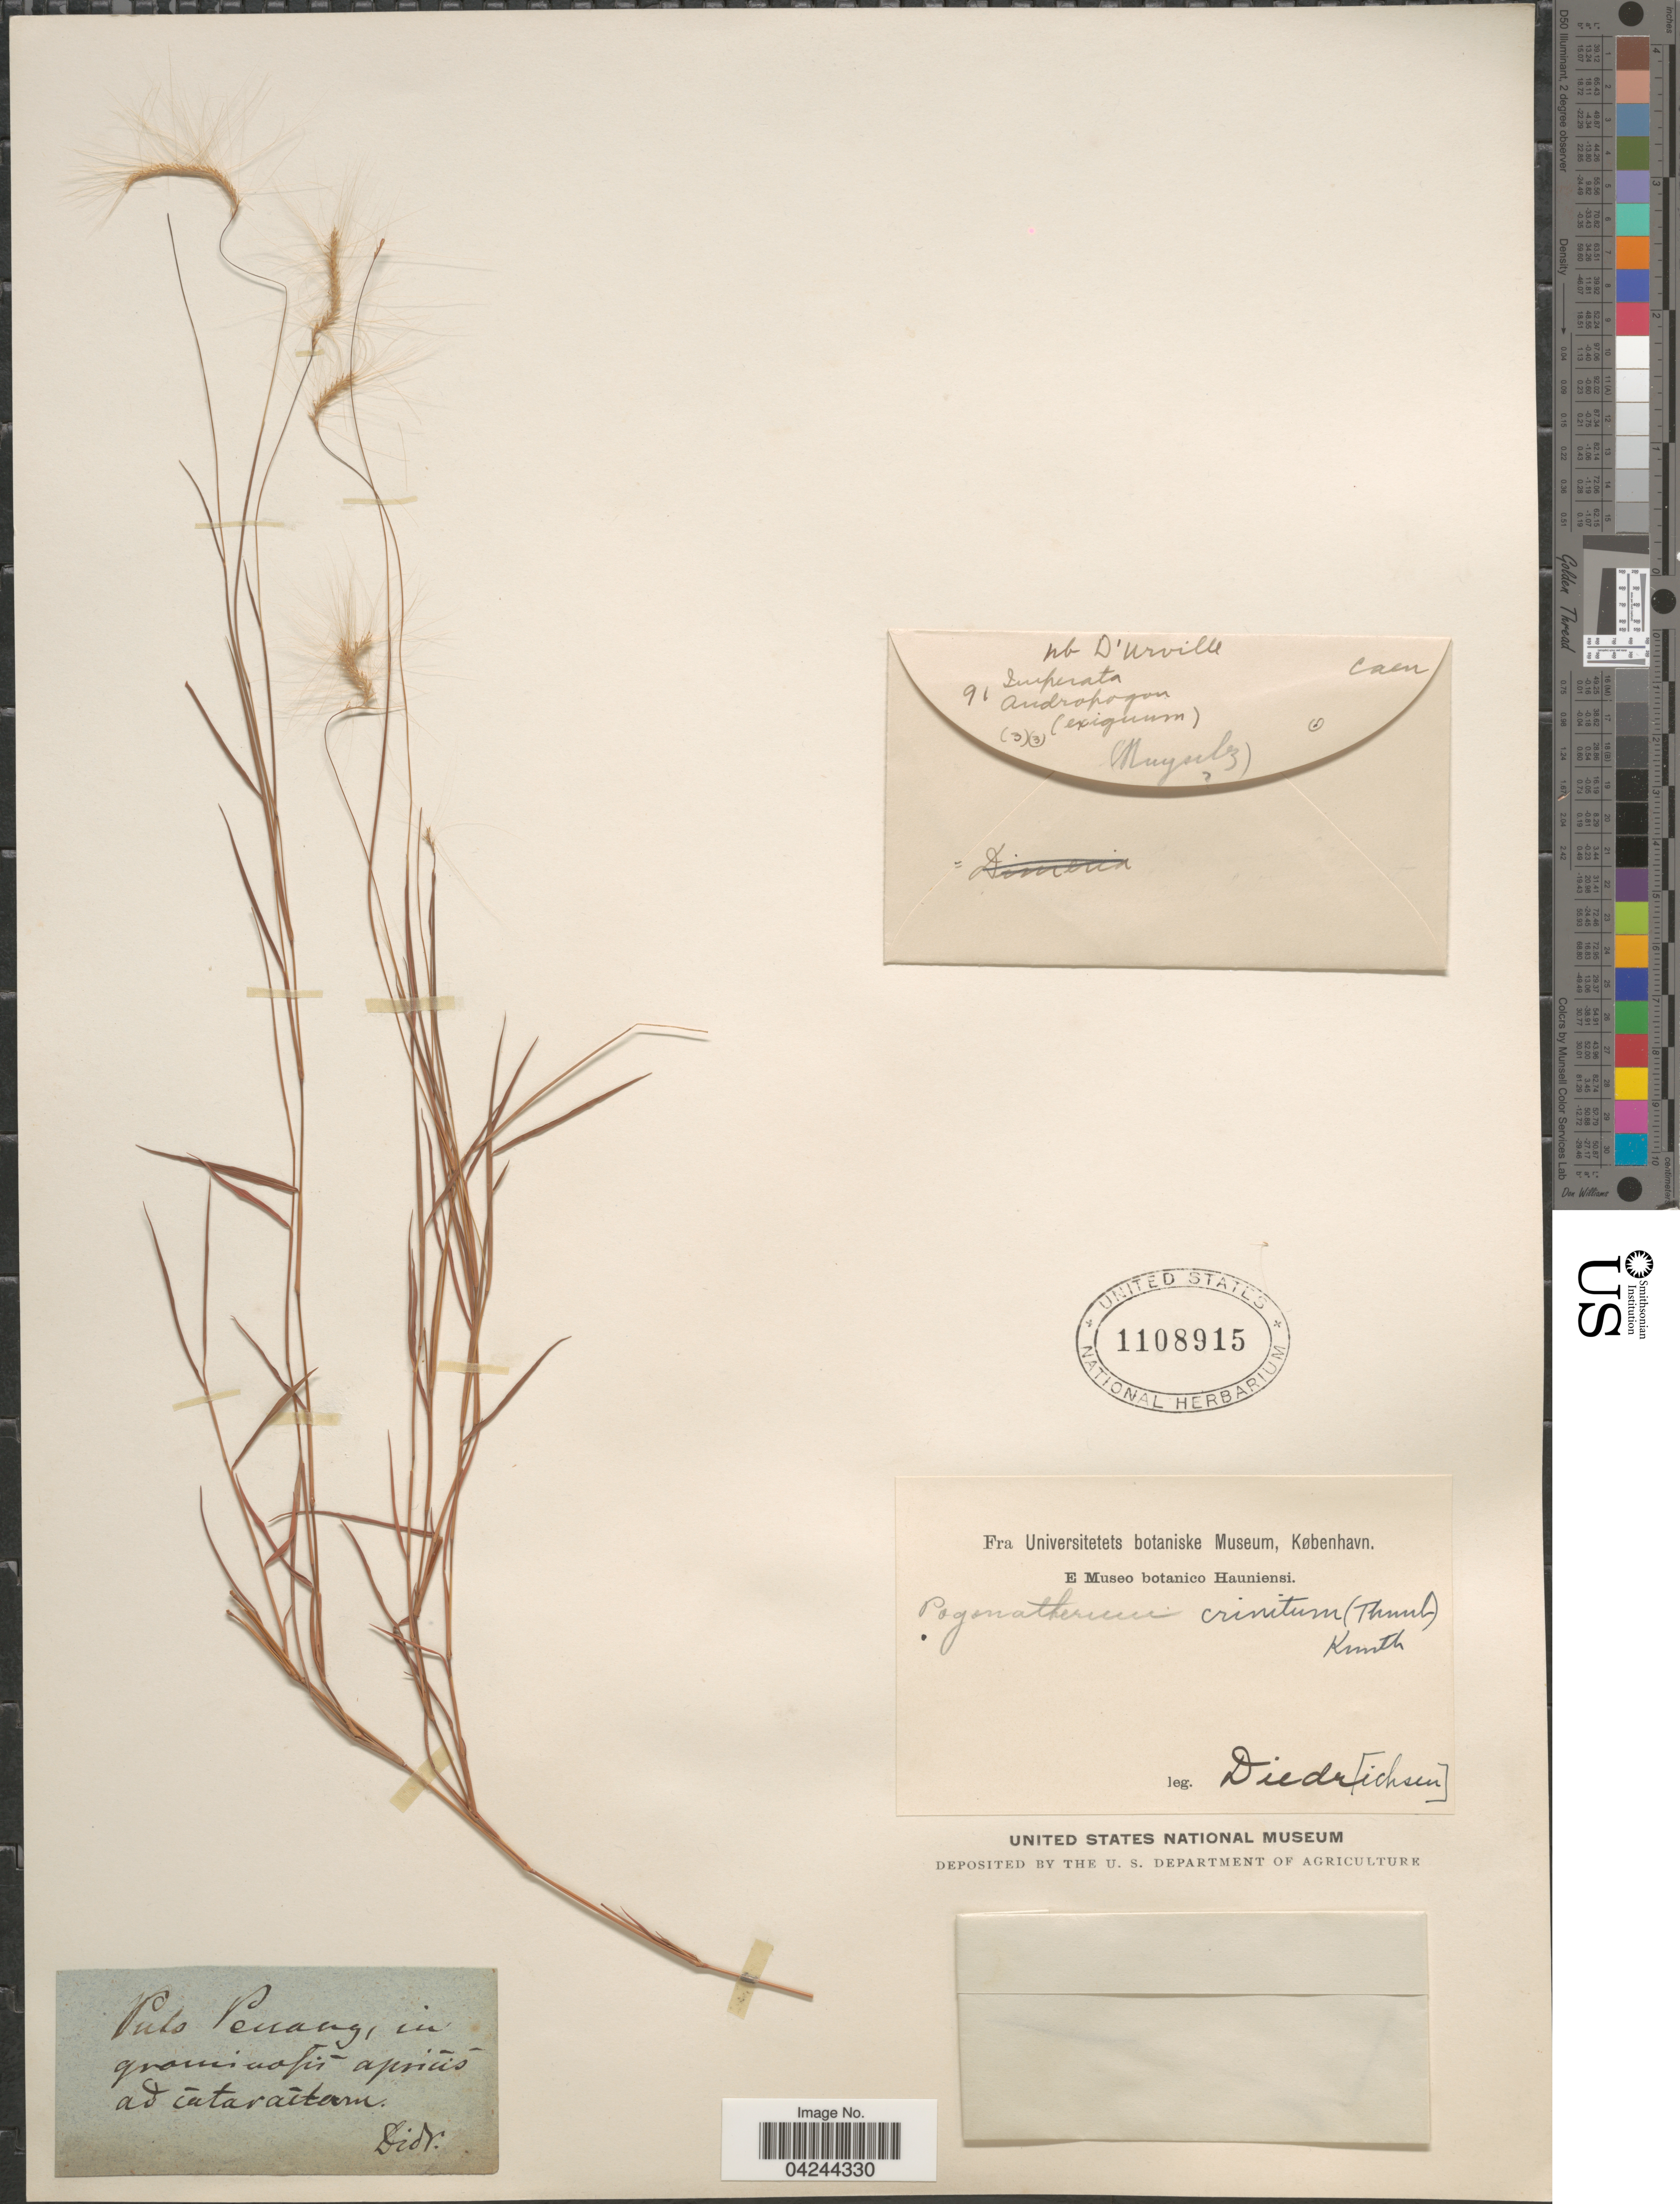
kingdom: Plantae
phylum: Tracheophyta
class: Liliopsida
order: Poales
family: Poaceae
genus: Pogonatherum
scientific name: Pogonatherum crinitum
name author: (Thunb.) Kunth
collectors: Diedrichsen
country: Malaysia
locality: Pulo [interpreted] Penang in graminosis apricis ad cataractam.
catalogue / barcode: US 1108915